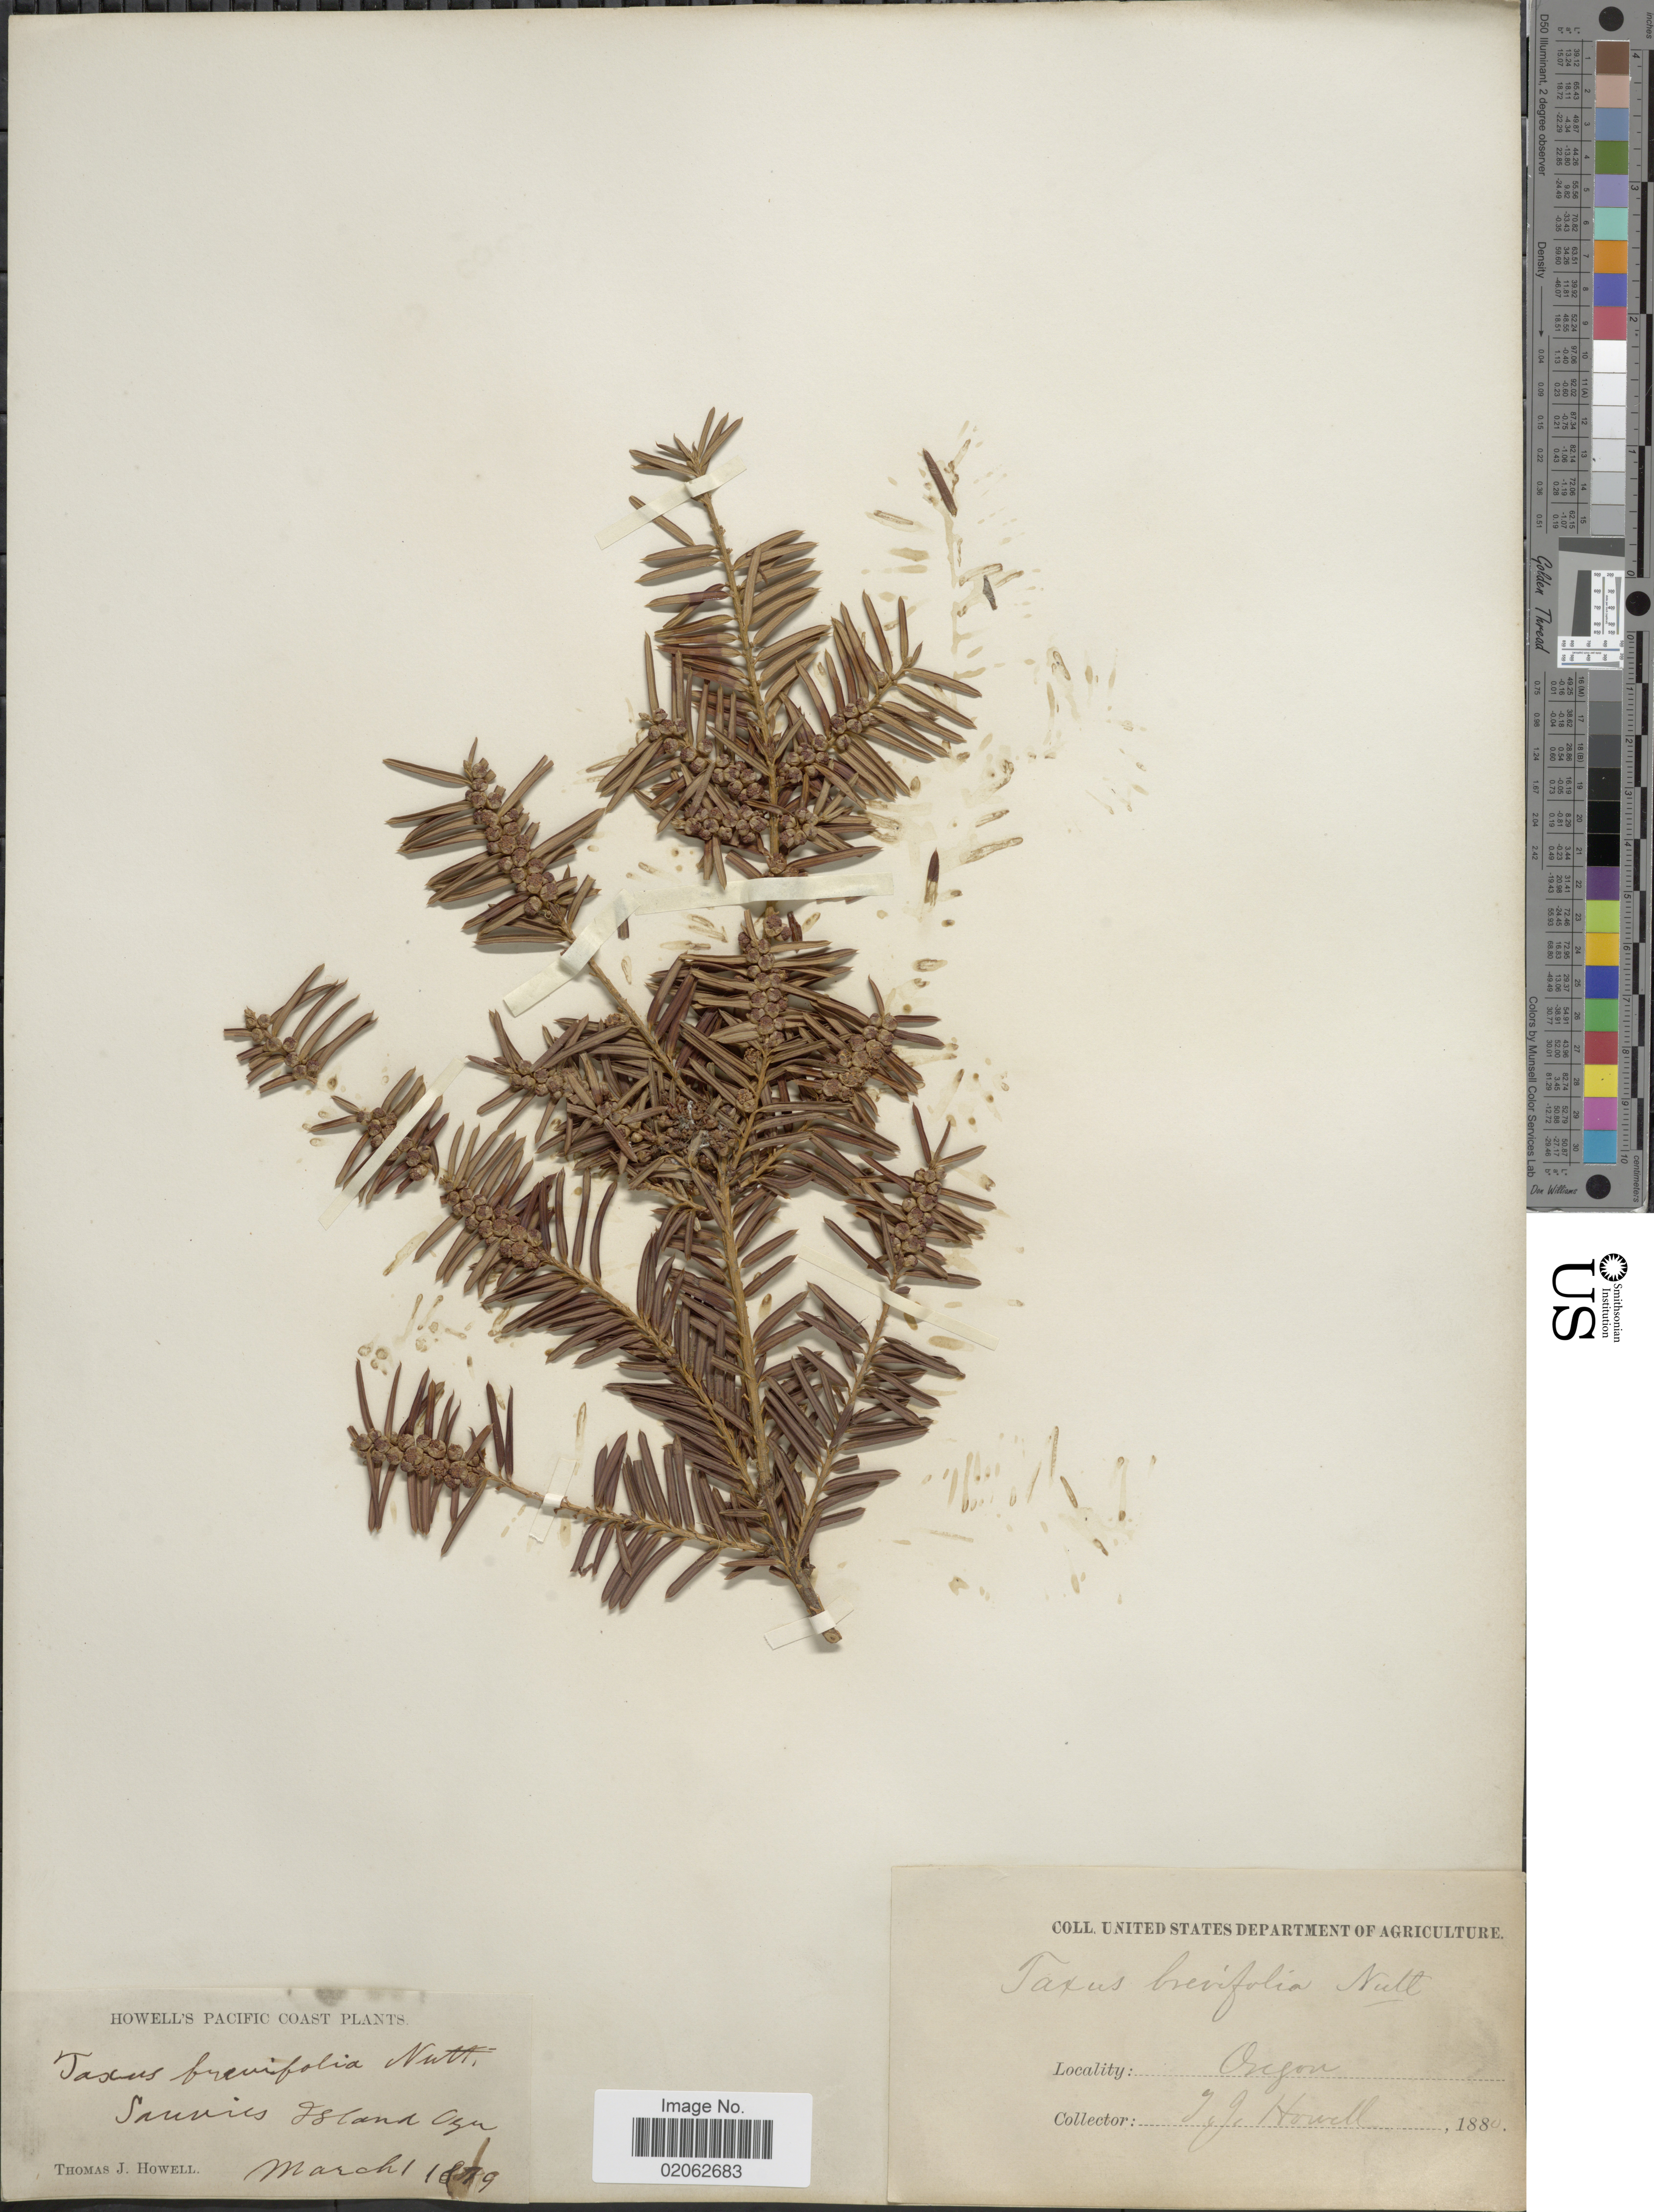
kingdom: Plantae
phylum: Tracheophyta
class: Pinopsida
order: Pinales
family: Taxaceae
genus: Taxus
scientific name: Taxus brevifolia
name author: Nutt.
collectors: T. J. Howell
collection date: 1889-03-01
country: United States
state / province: Oregon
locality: Pacific Coast, Sannies Island Oreg.